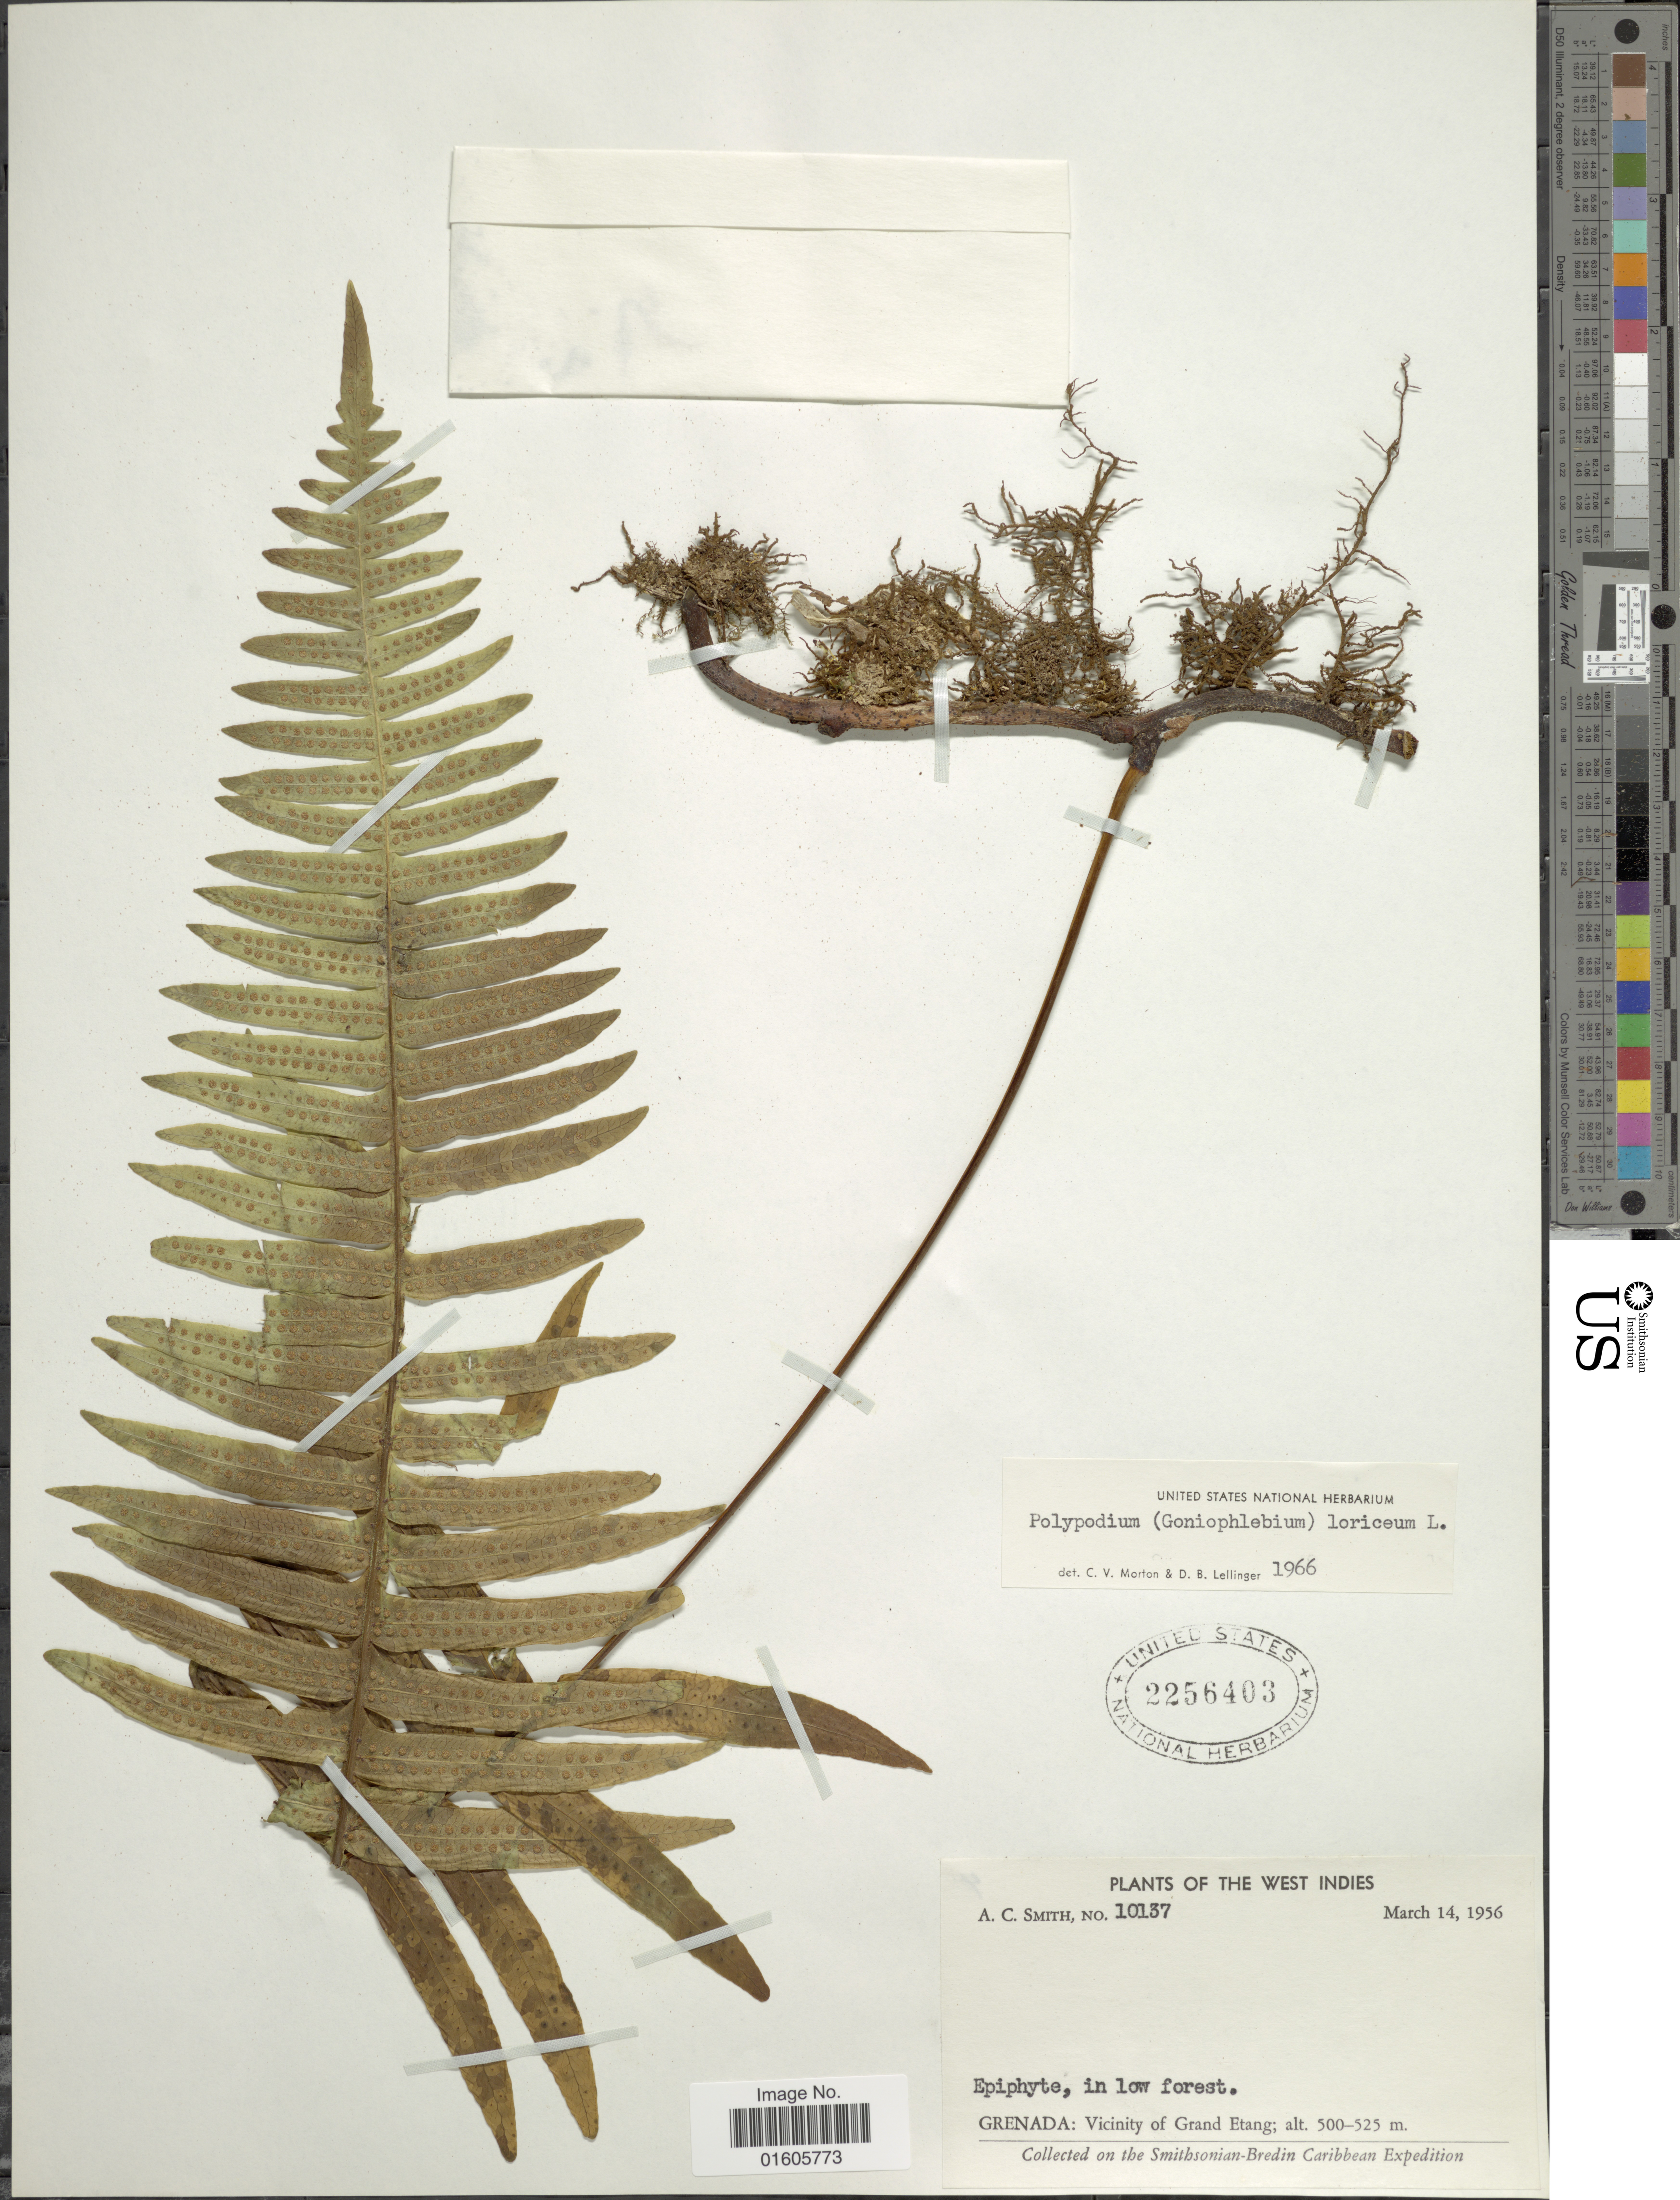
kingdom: Plantae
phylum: Tracheophyta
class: Polypodiopsida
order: Polypodiales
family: Polypodiaceae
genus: Serpocaulon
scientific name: Serpocaulon loriceum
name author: (L.) A.R. Sm.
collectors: A. C. Smith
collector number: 10137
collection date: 1956-03-14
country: Grenada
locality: West Indies. Grenada: Vicinity of Grand Etang.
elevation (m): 500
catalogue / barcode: US 2256403